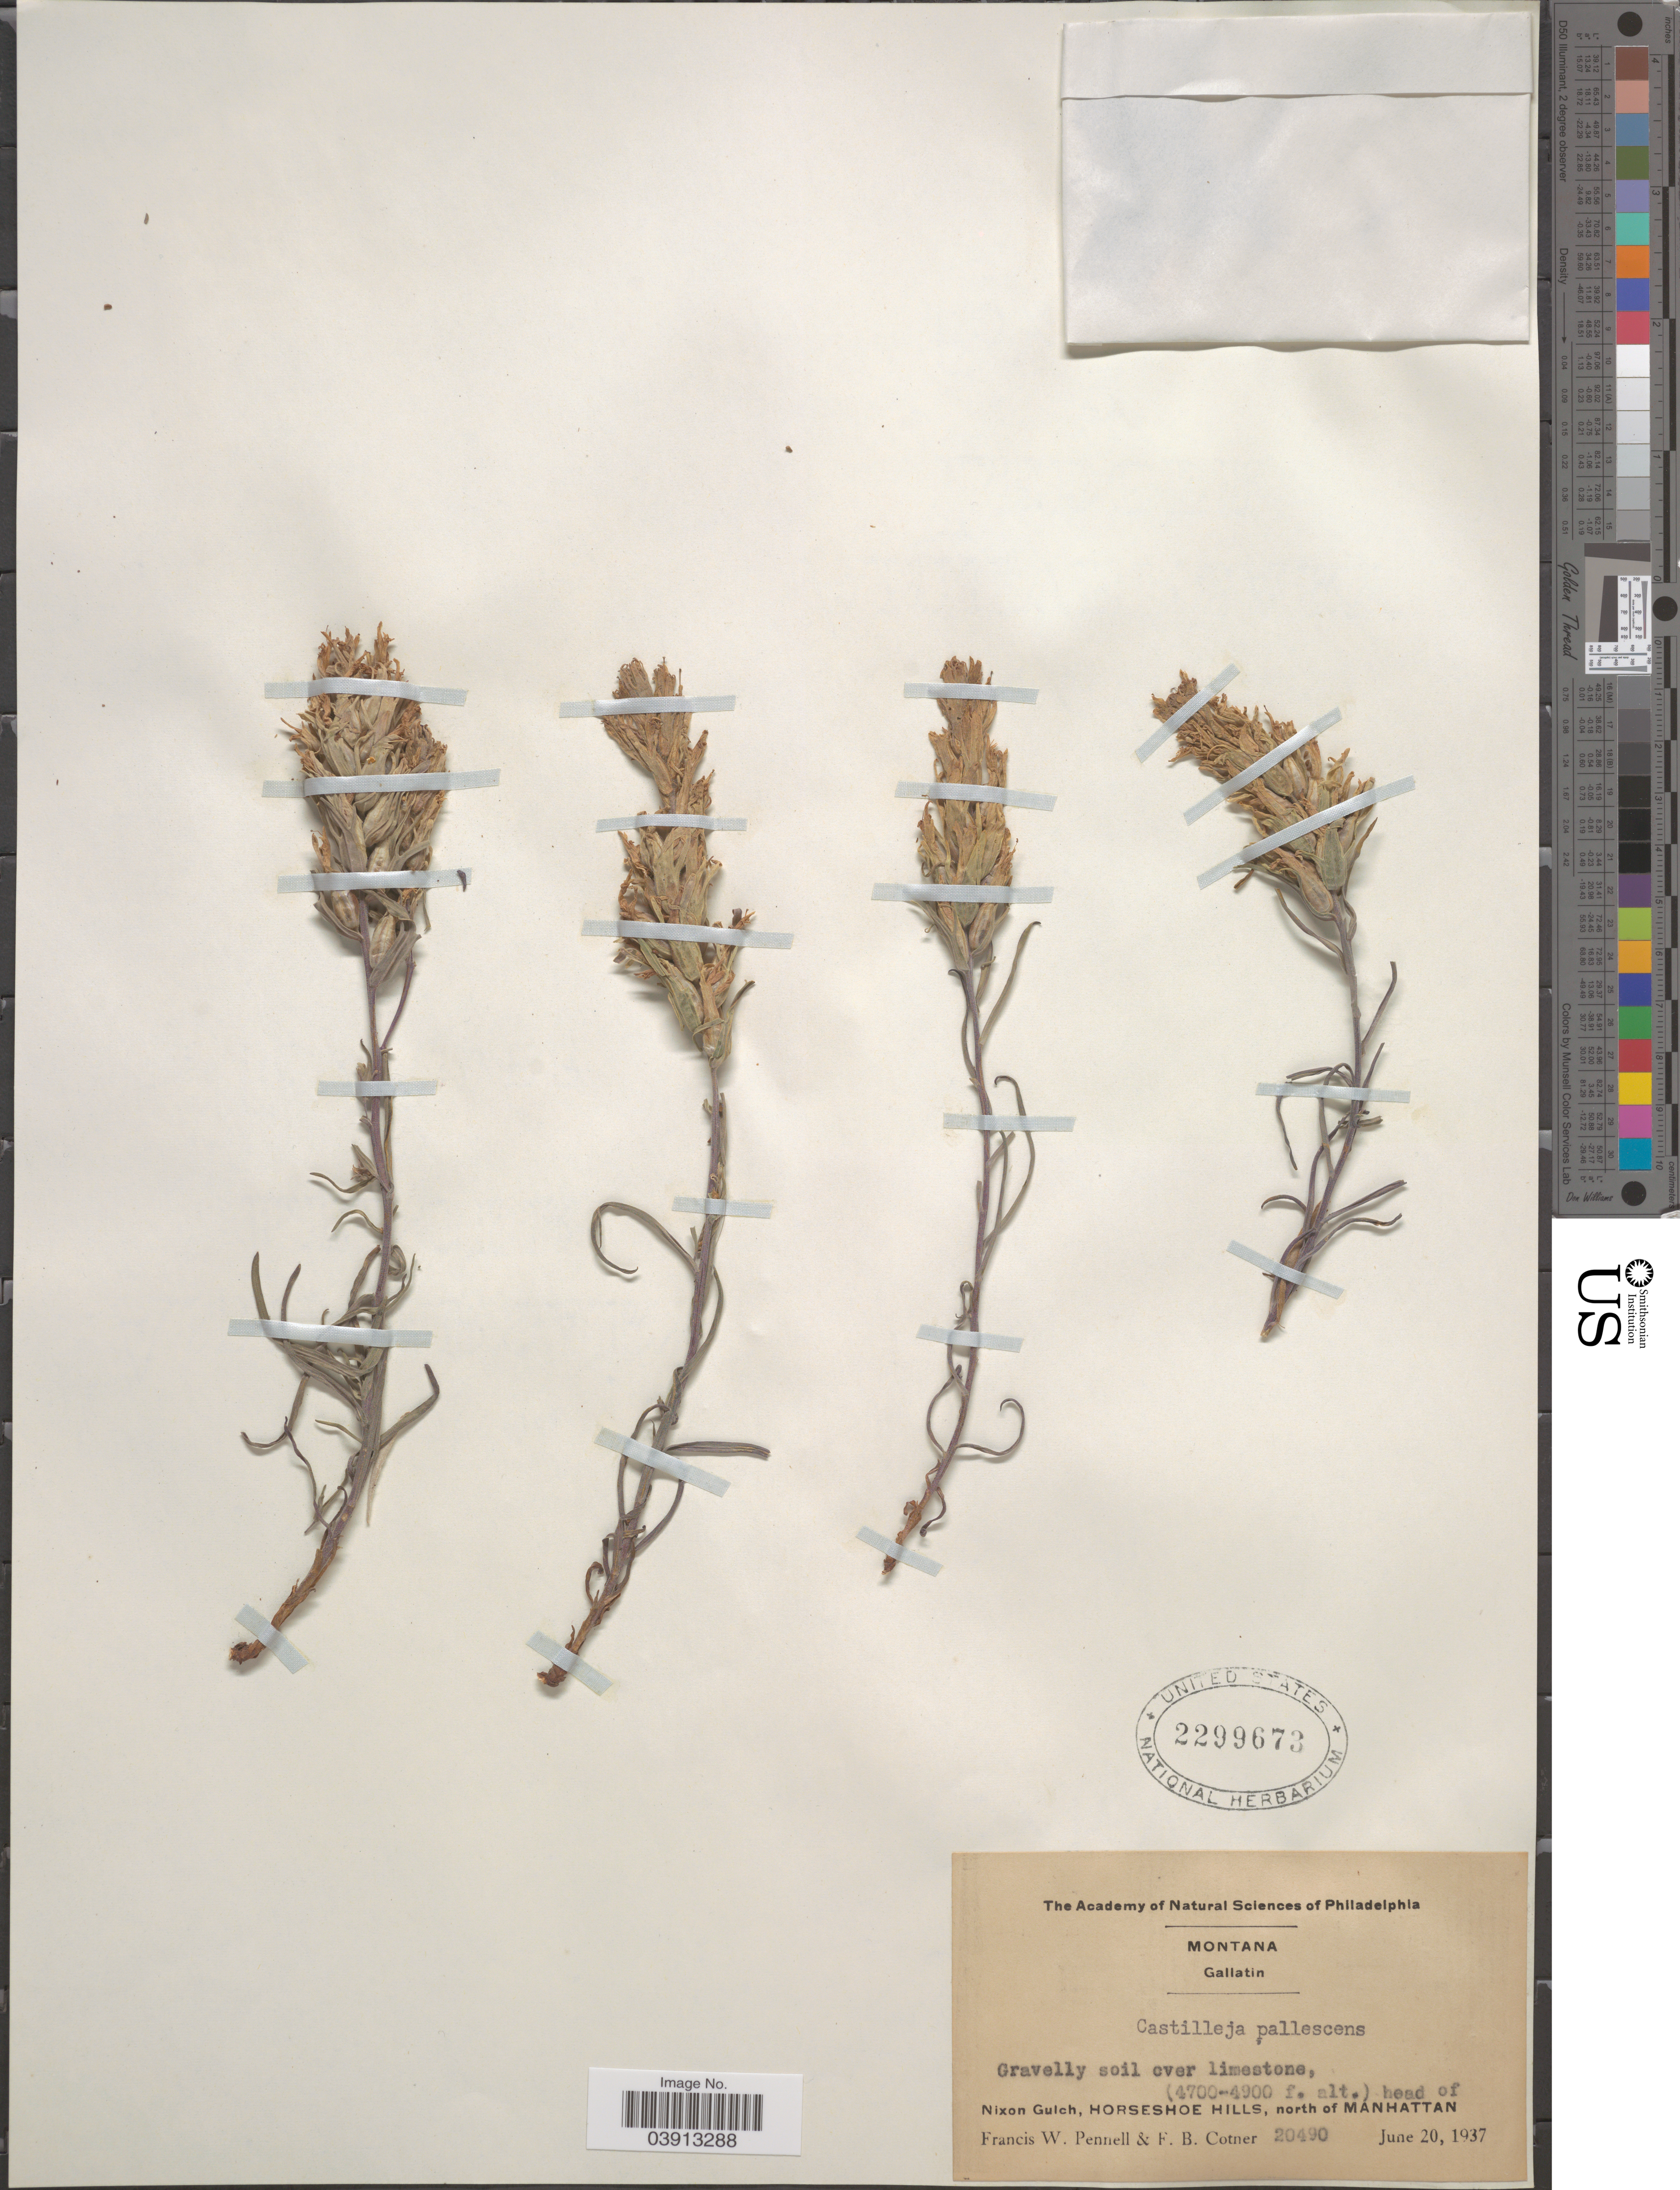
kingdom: Plantae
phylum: Tracheophyta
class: Magnoliopsida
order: Lamiales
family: Orobanchaceae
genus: Castilleja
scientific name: Castilleja pallescens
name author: (A. Gray) Greenm.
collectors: F. W. Pennell & F. Cotner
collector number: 20490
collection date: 1937-06-20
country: United States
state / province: Montana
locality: Gallatin. Head of Nixon Gulch, Horseshoe Hills, north of Manhattan.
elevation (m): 1433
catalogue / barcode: US 2299673